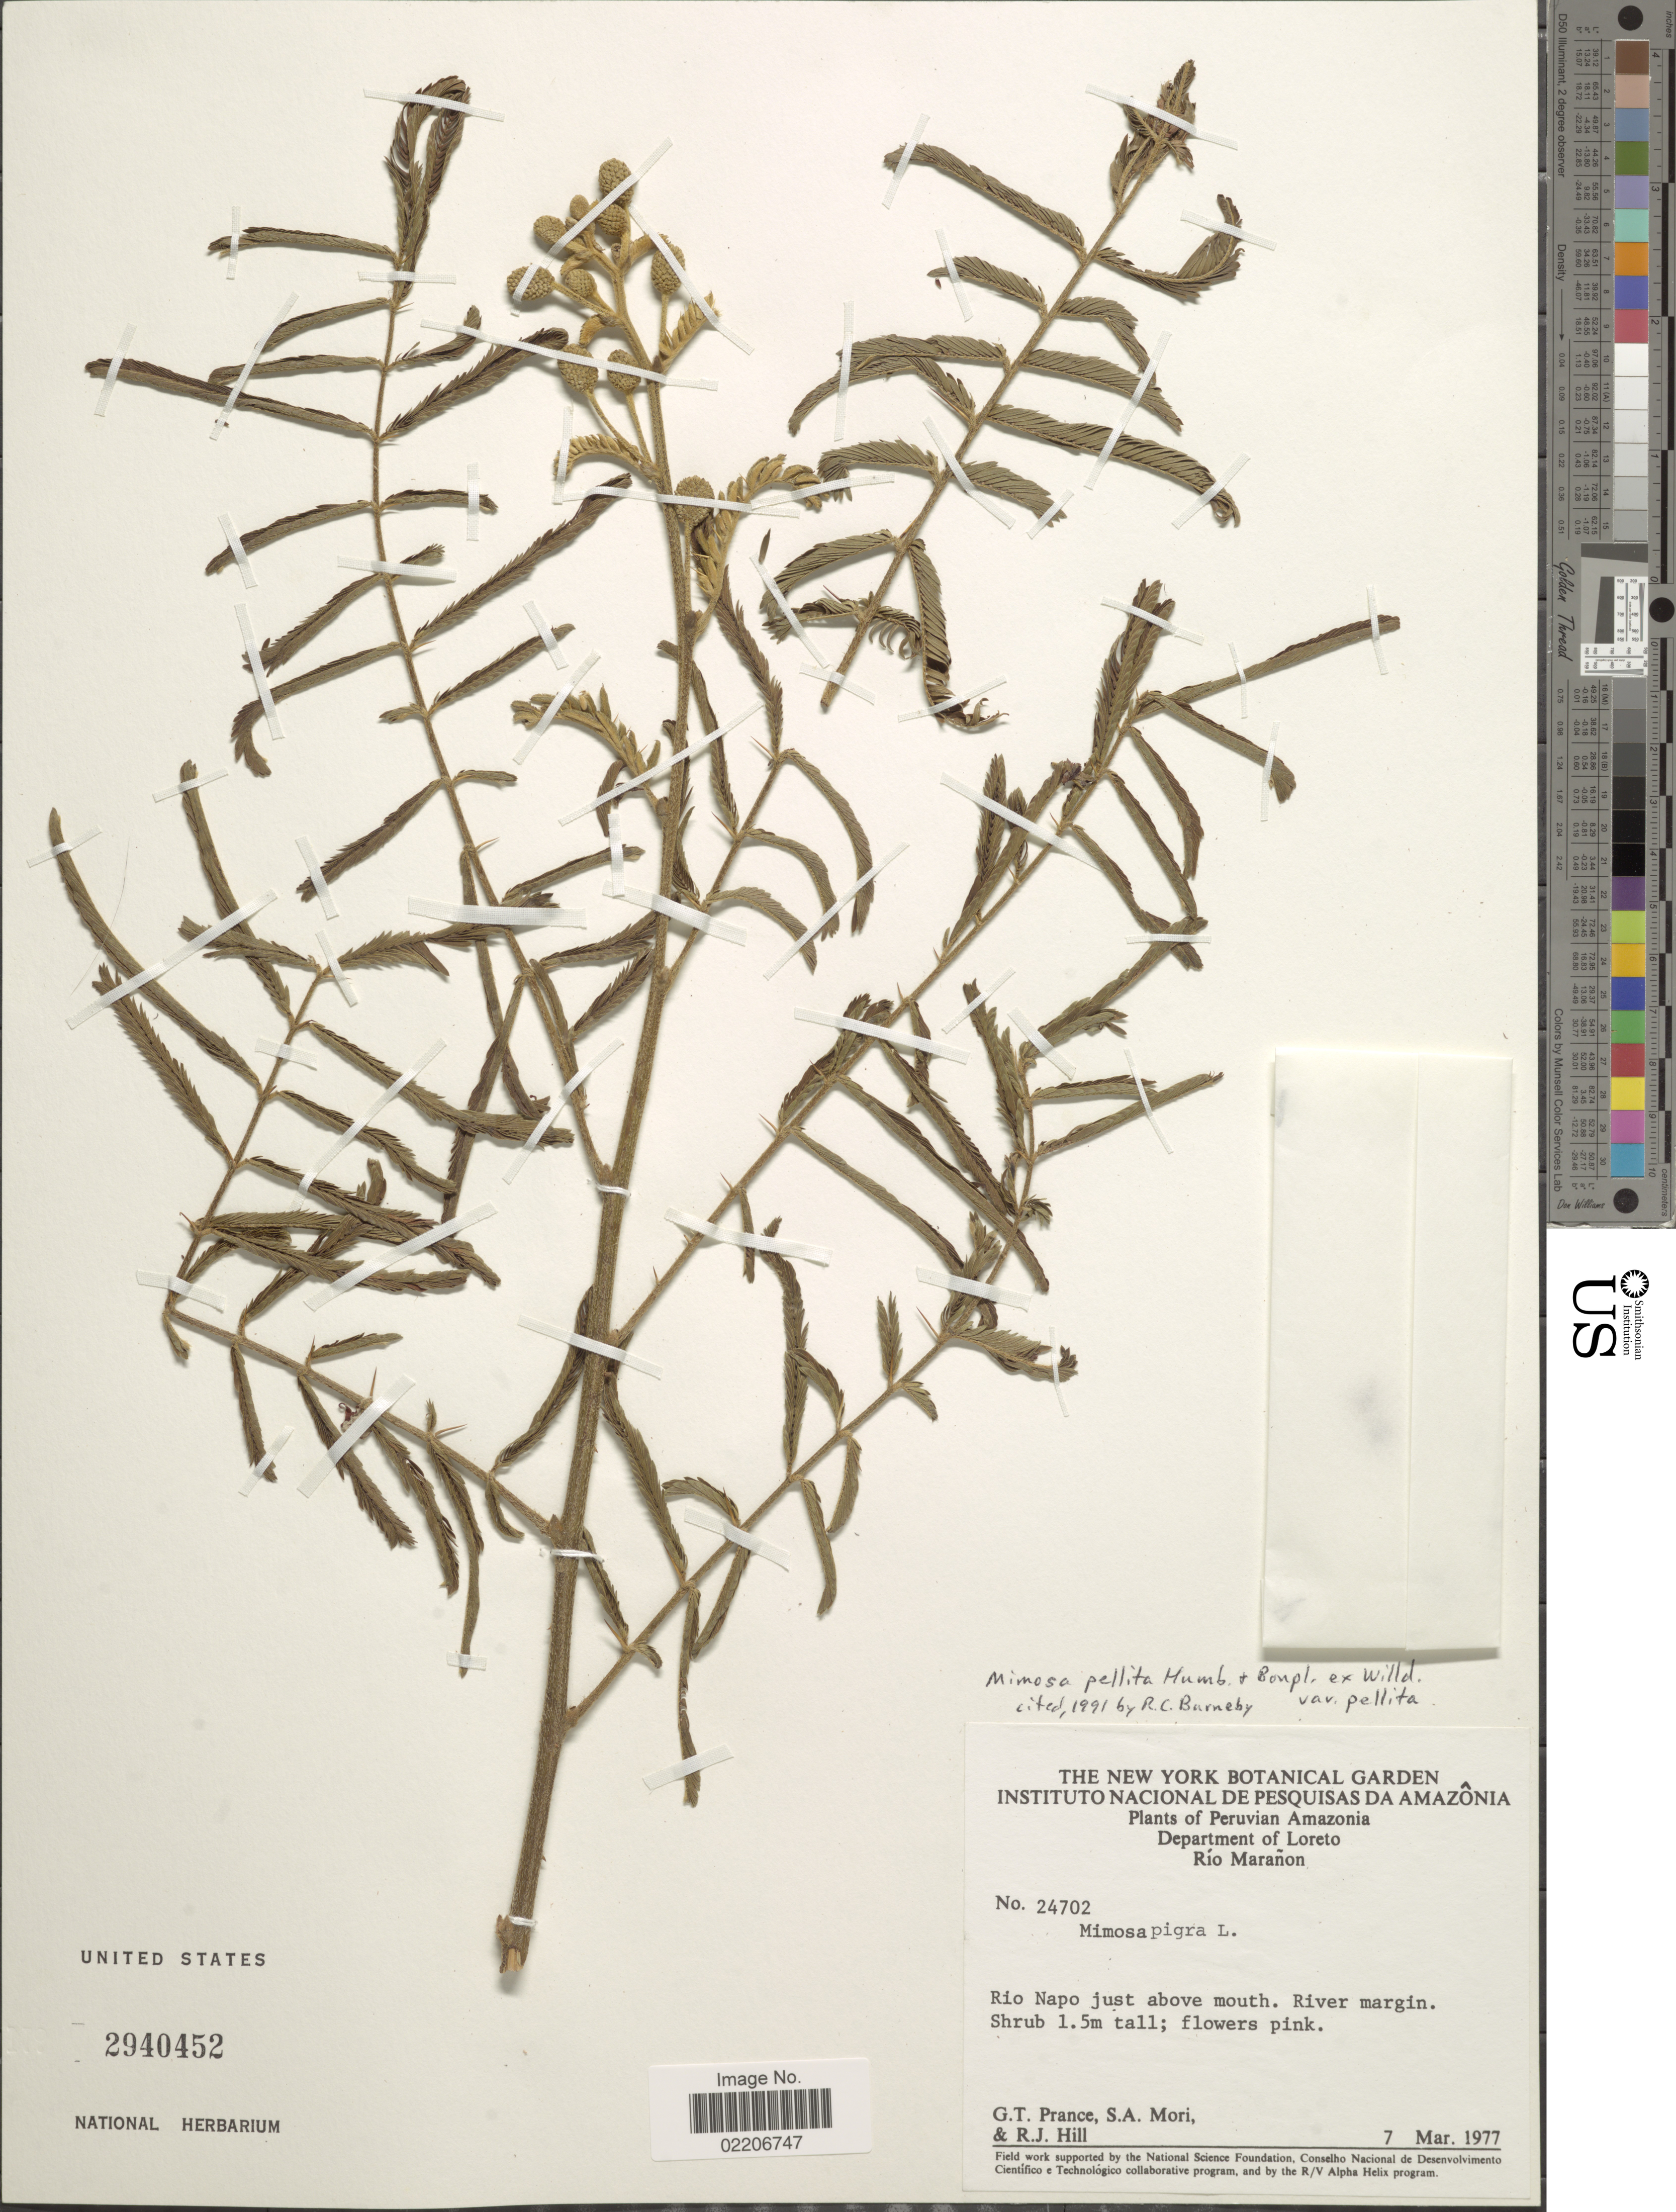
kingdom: Plantae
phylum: Tracheophyta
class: Magnoliopsida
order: Fabales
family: Fabaceae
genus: Mimosa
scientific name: Mimosa pellita var. pellita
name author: Humb. & Bonpl. ex Willd.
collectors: G. T. Prance, S. Mori & R. J. Hill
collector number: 24702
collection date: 1977-03-07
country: Peru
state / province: Loreto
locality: Peruvian Amazonia, Rio Maranon, Rio Napo just above mouth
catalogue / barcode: US 2940452